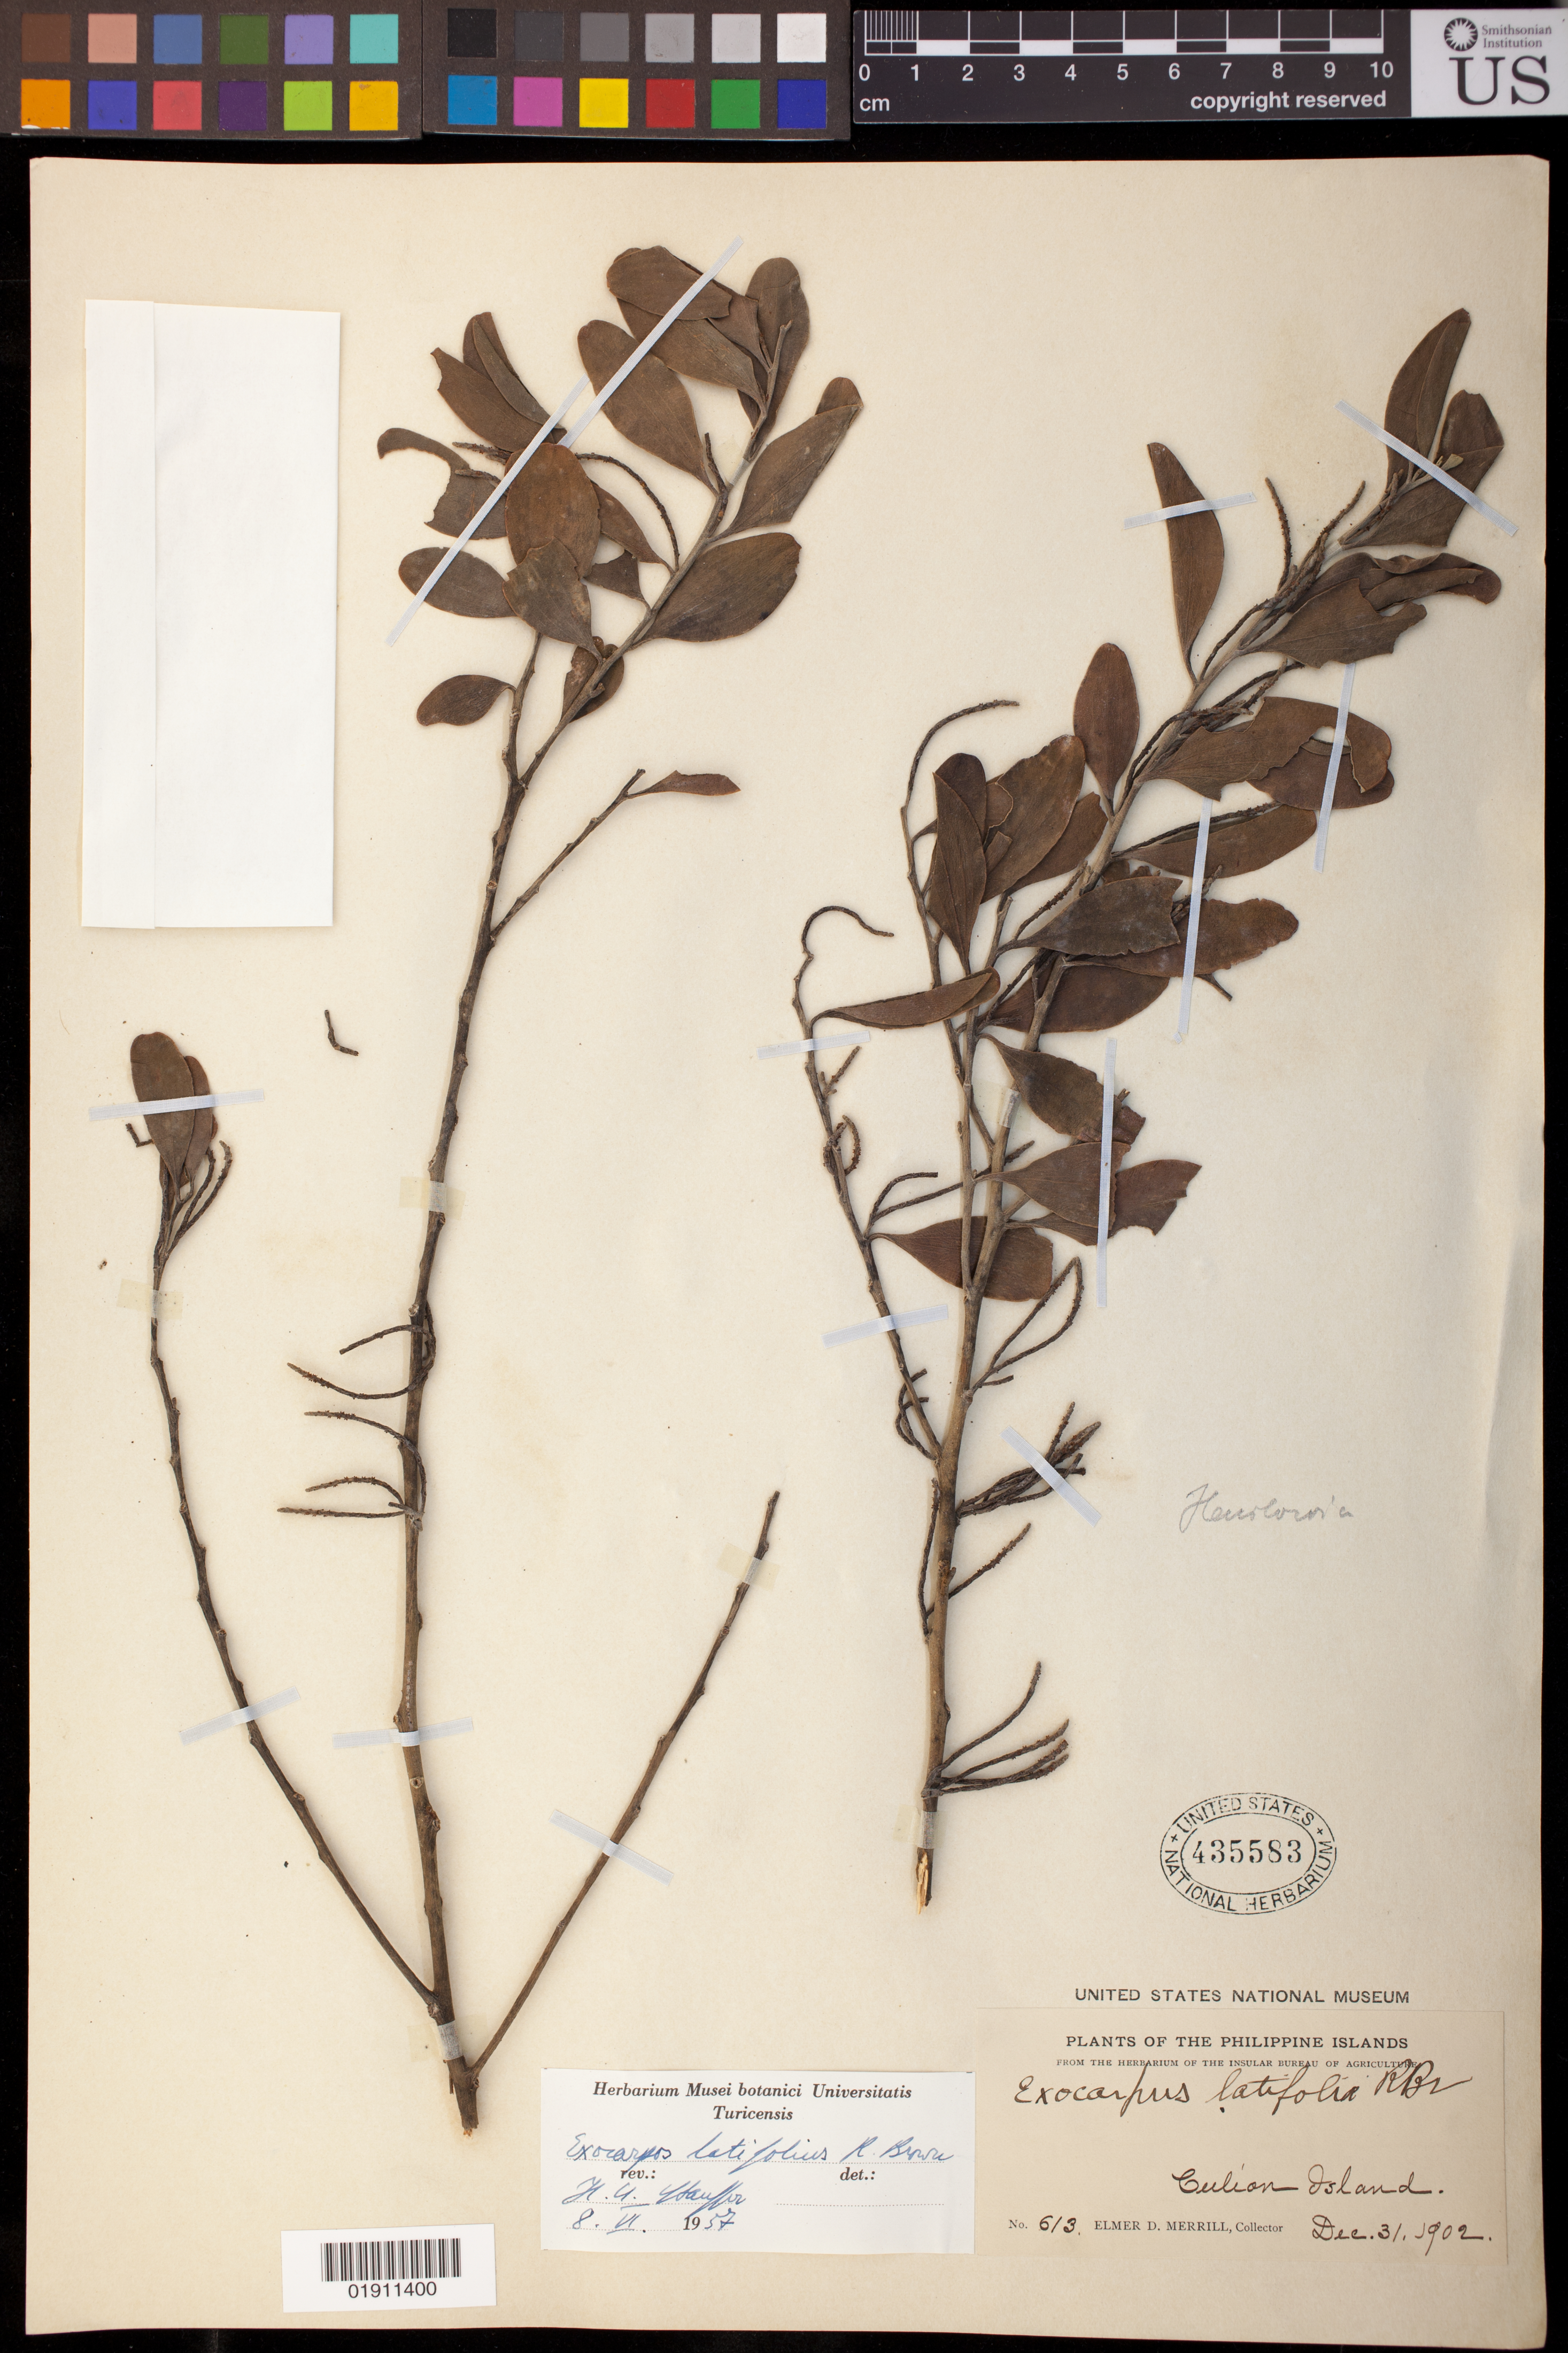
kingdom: Plantae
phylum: Tracheophyta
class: Magnoliopsida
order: Santalales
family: Santalaceae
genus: Exocarpos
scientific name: Exocarpos latifolius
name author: R. Br.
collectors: E. D. Merrill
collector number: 613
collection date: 1902-12-31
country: Philippines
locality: Culion Island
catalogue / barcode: US 435583